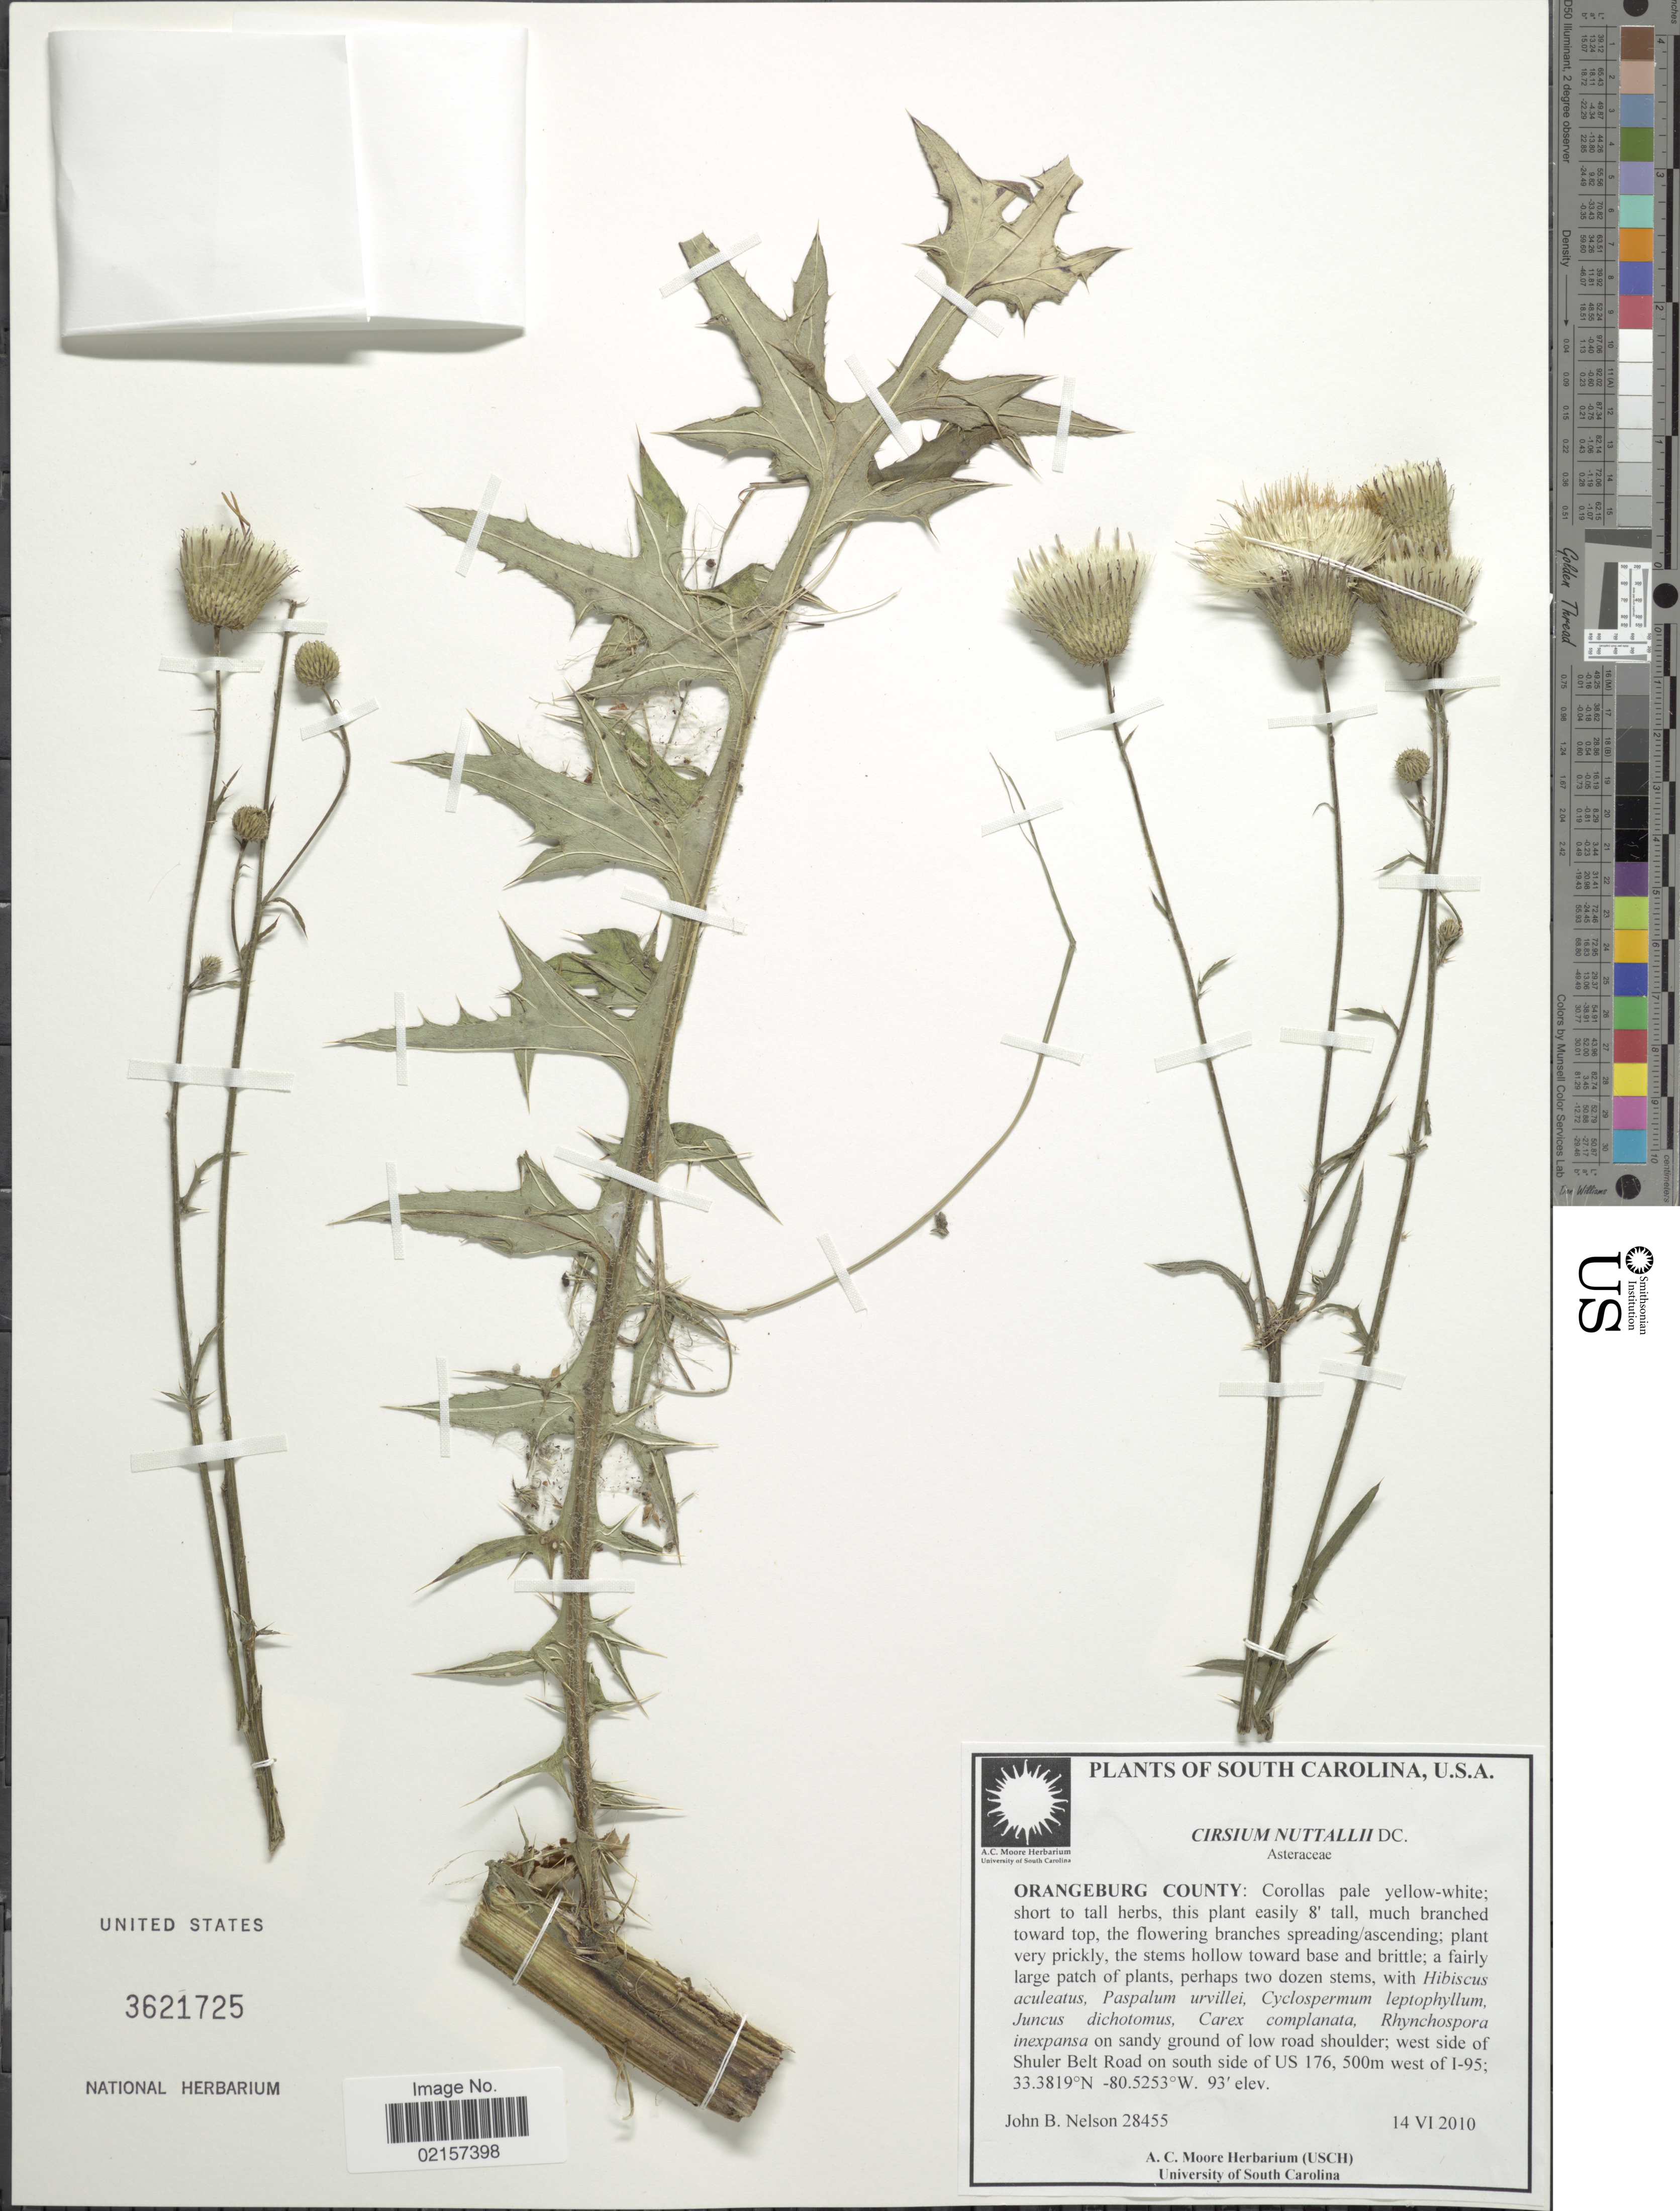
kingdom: Plantae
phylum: Tracheophyta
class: Magnoliopsida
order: Asterales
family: Asteraceae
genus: Cirsium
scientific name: Cirsium nuttali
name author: DC.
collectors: J. B. Nelson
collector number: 28455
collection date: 2010-06-14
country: United States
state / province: South Carolina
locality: Orangeburg County, west side of Shuler Belt Road on south side of US 176, 500m west of I-95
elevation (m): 28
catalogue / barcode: US 3621725